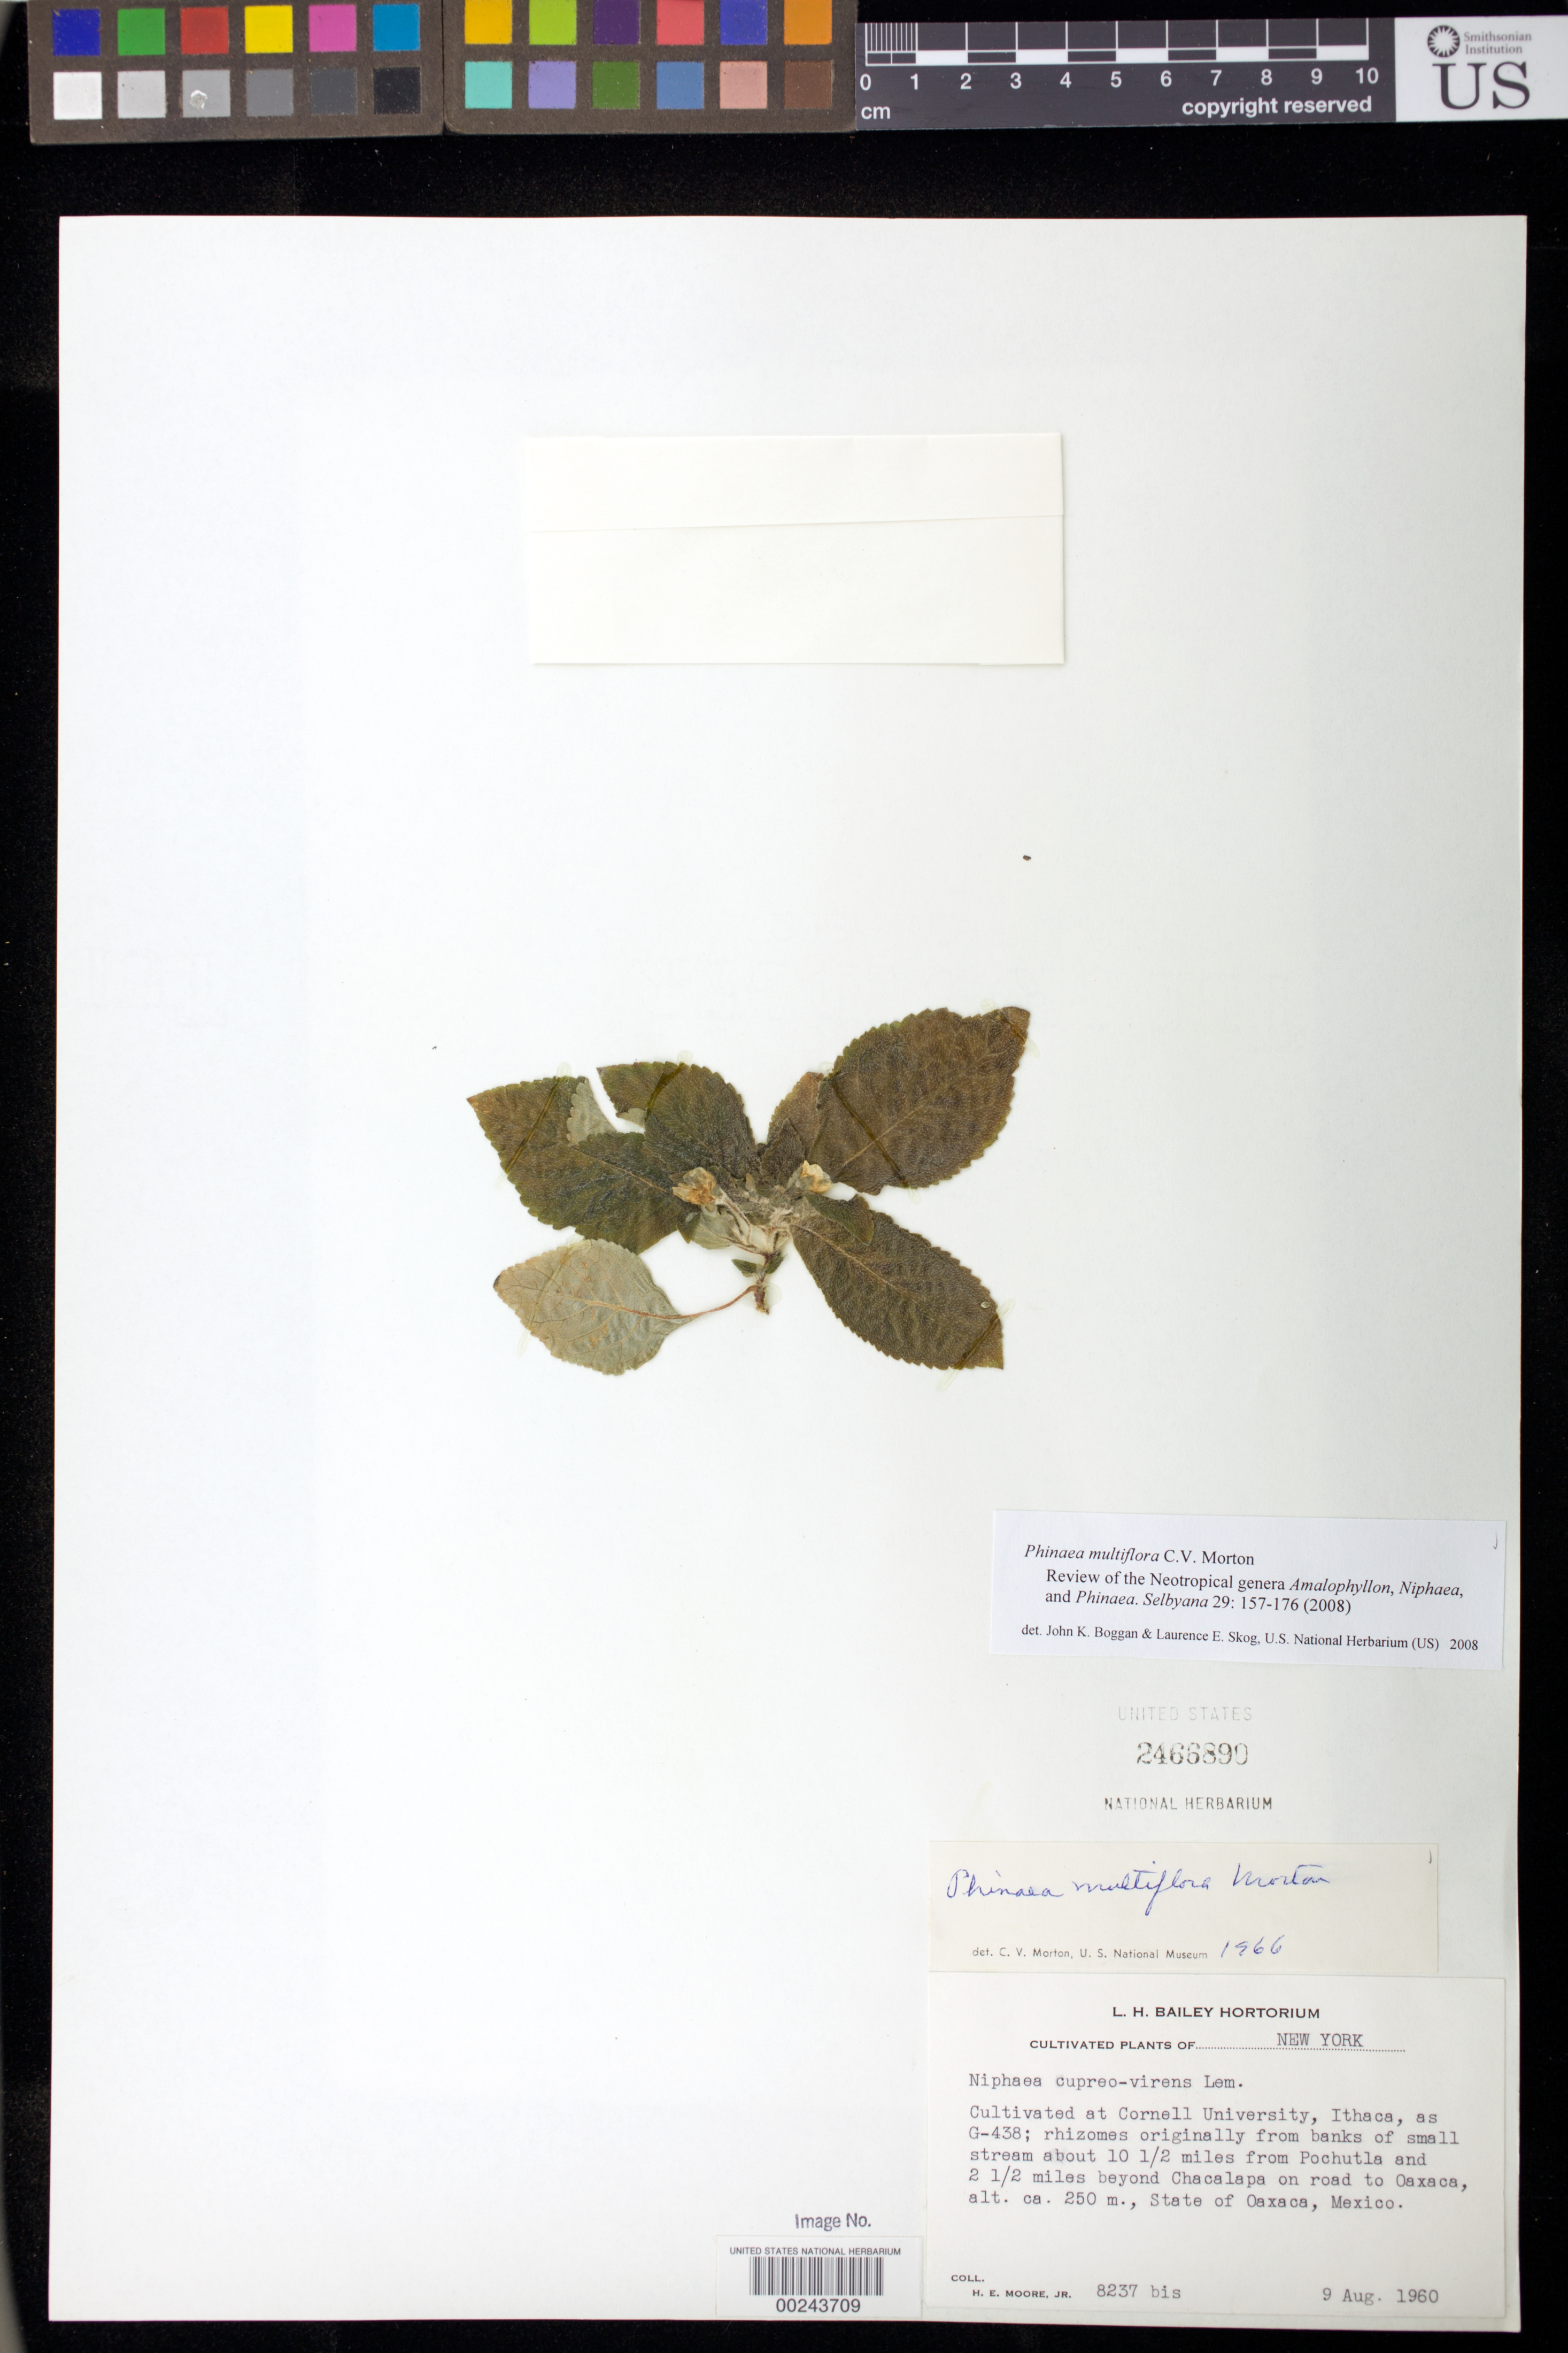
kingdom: Plantae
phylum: Tracheophyta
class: Magnoliopsida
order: Lamiales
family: Gesneriaceae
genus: Phinaea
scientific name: Phinaea multiflora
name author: C.V. Morton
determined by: Boggan, J. K.; Skog, L. E.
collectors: H. E. Moore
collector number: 8237 bis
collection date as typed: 09 Aug 1960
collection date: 1960-08-09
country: United States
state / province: New York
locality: Cultivated at Cornell University, Ithaca [NY]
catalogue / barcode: US 2466890